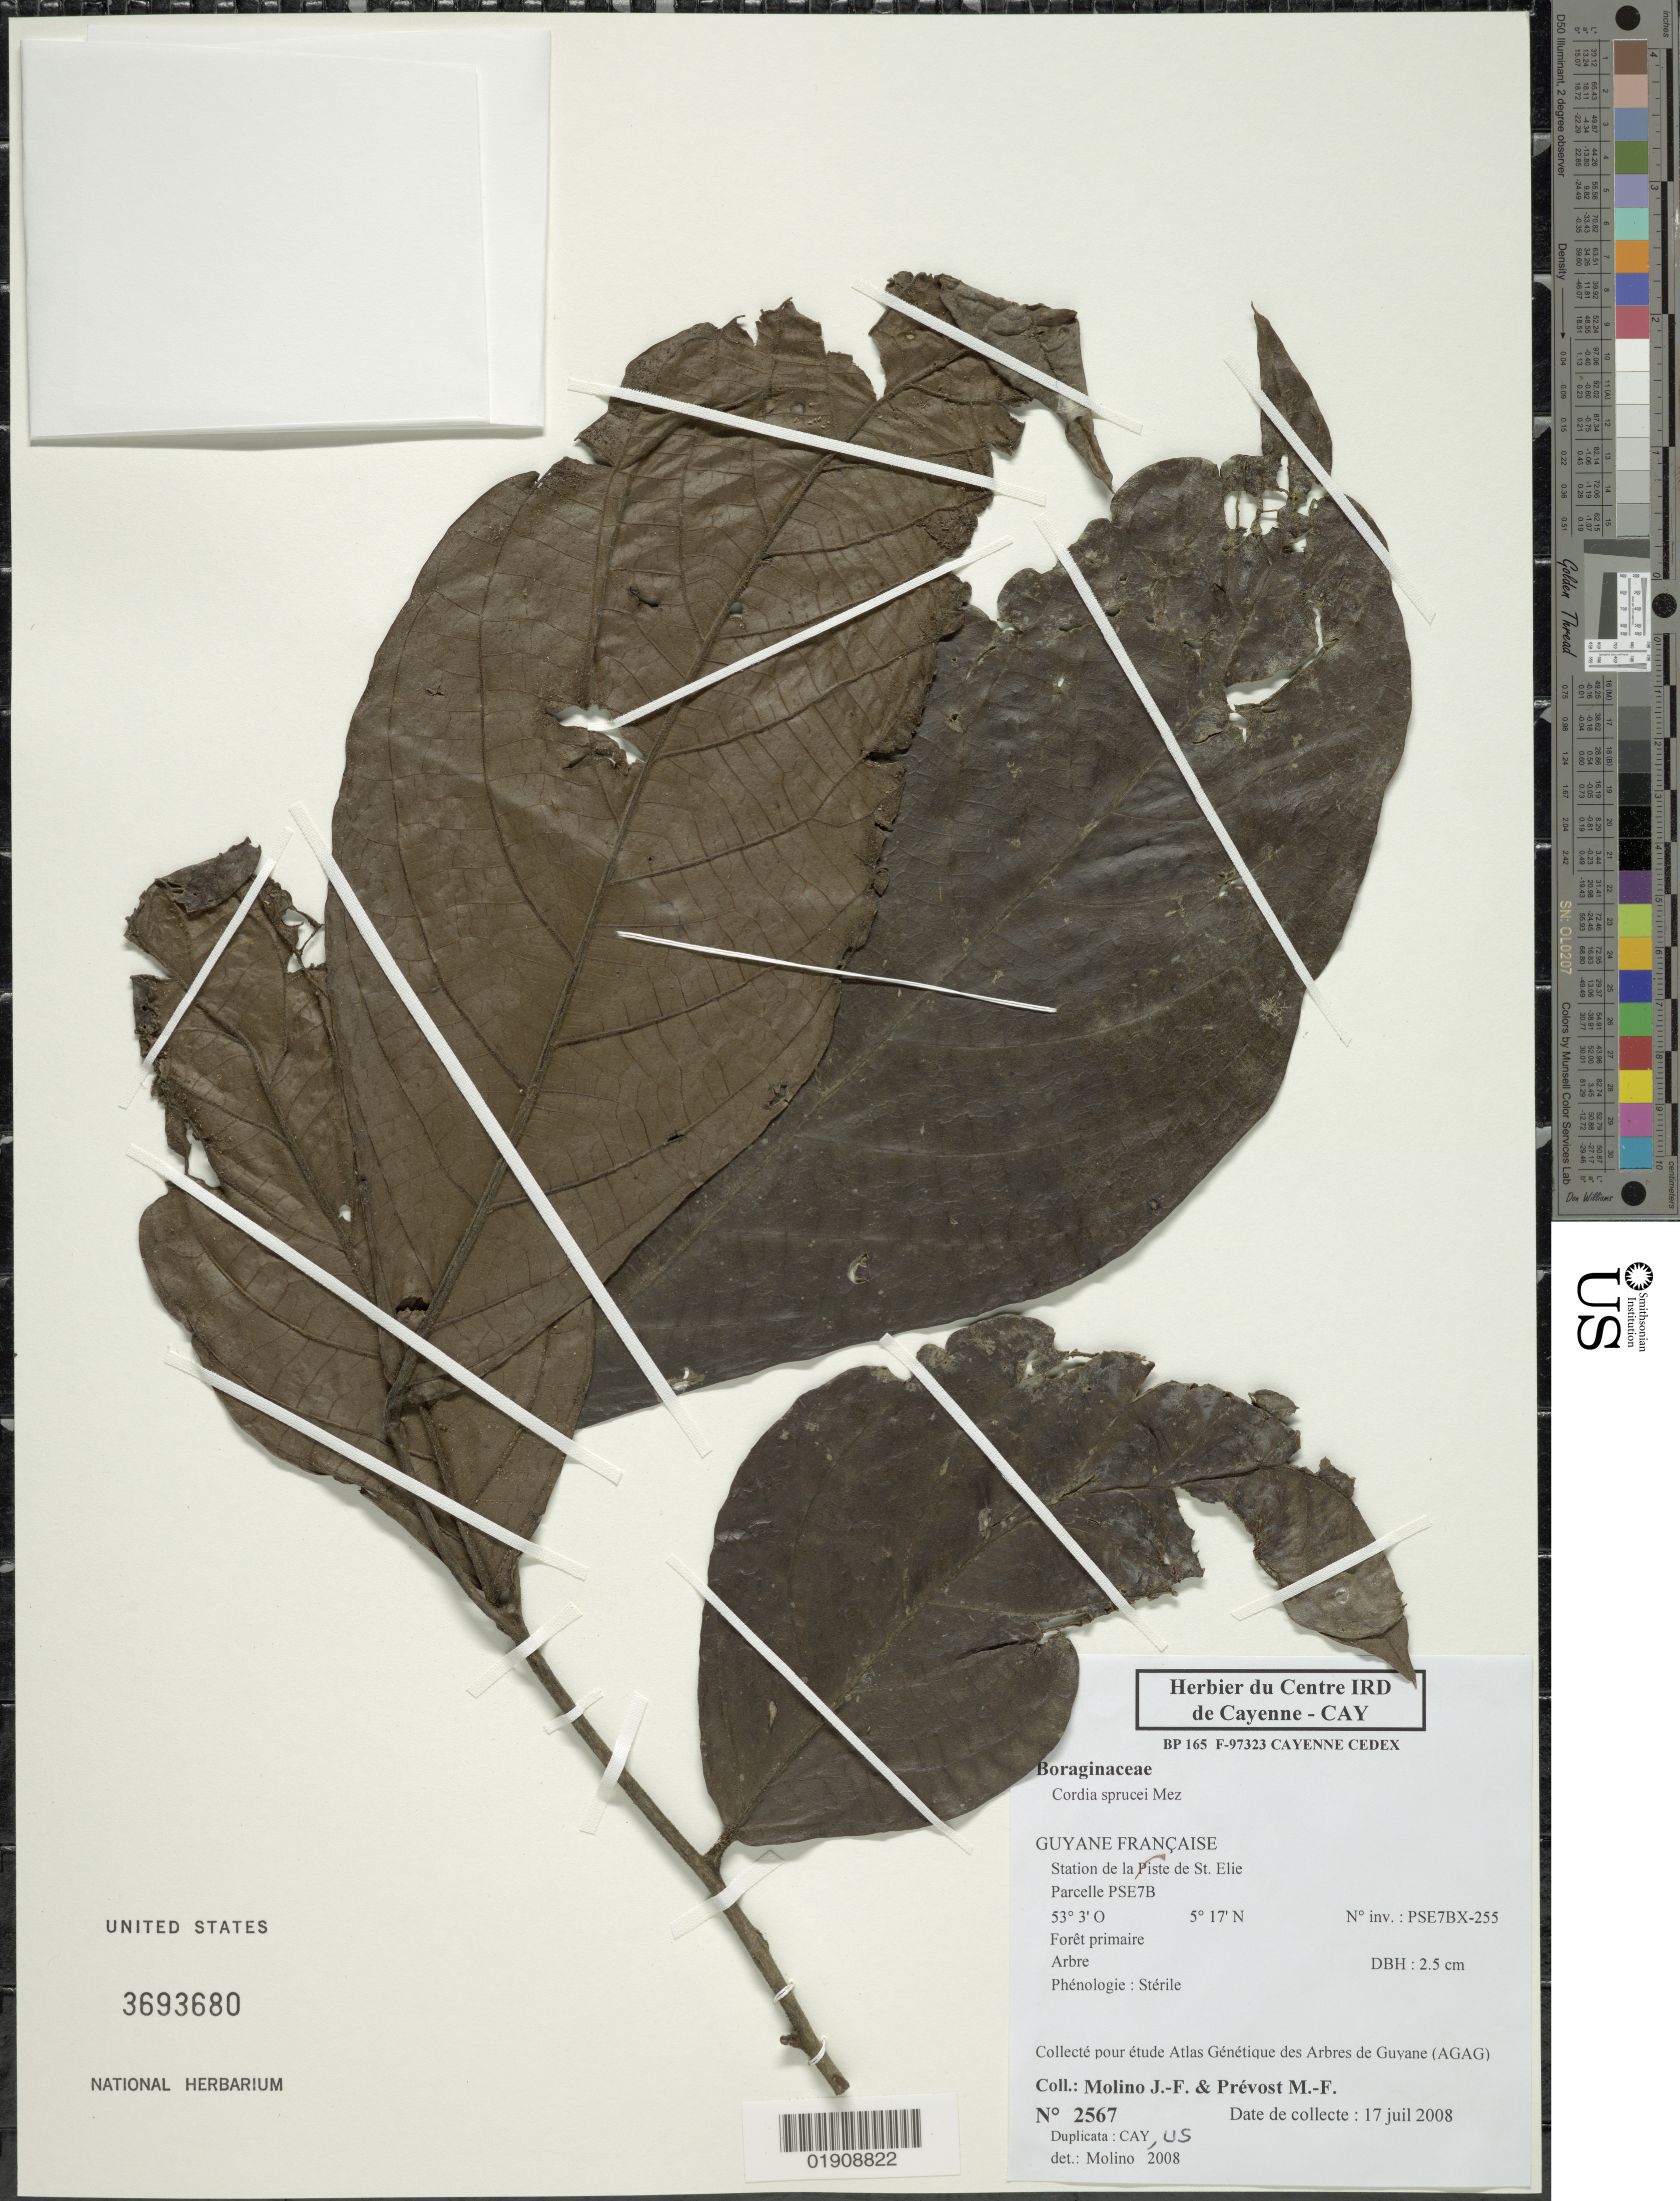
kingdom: Plantae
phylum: Tracheophyta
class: Magnoliopsida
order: Boraginales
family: Cordiaceae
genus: Cordia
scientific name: Cordia sprucei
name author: Mez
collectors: M.-F. Prévost & J. Molino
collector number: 2567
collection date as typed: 17-Jul-08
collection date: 2008-07-17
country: French Guiana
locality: Station de la Piste de St. Elie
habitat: Foret primaire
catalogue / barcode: US 3693680